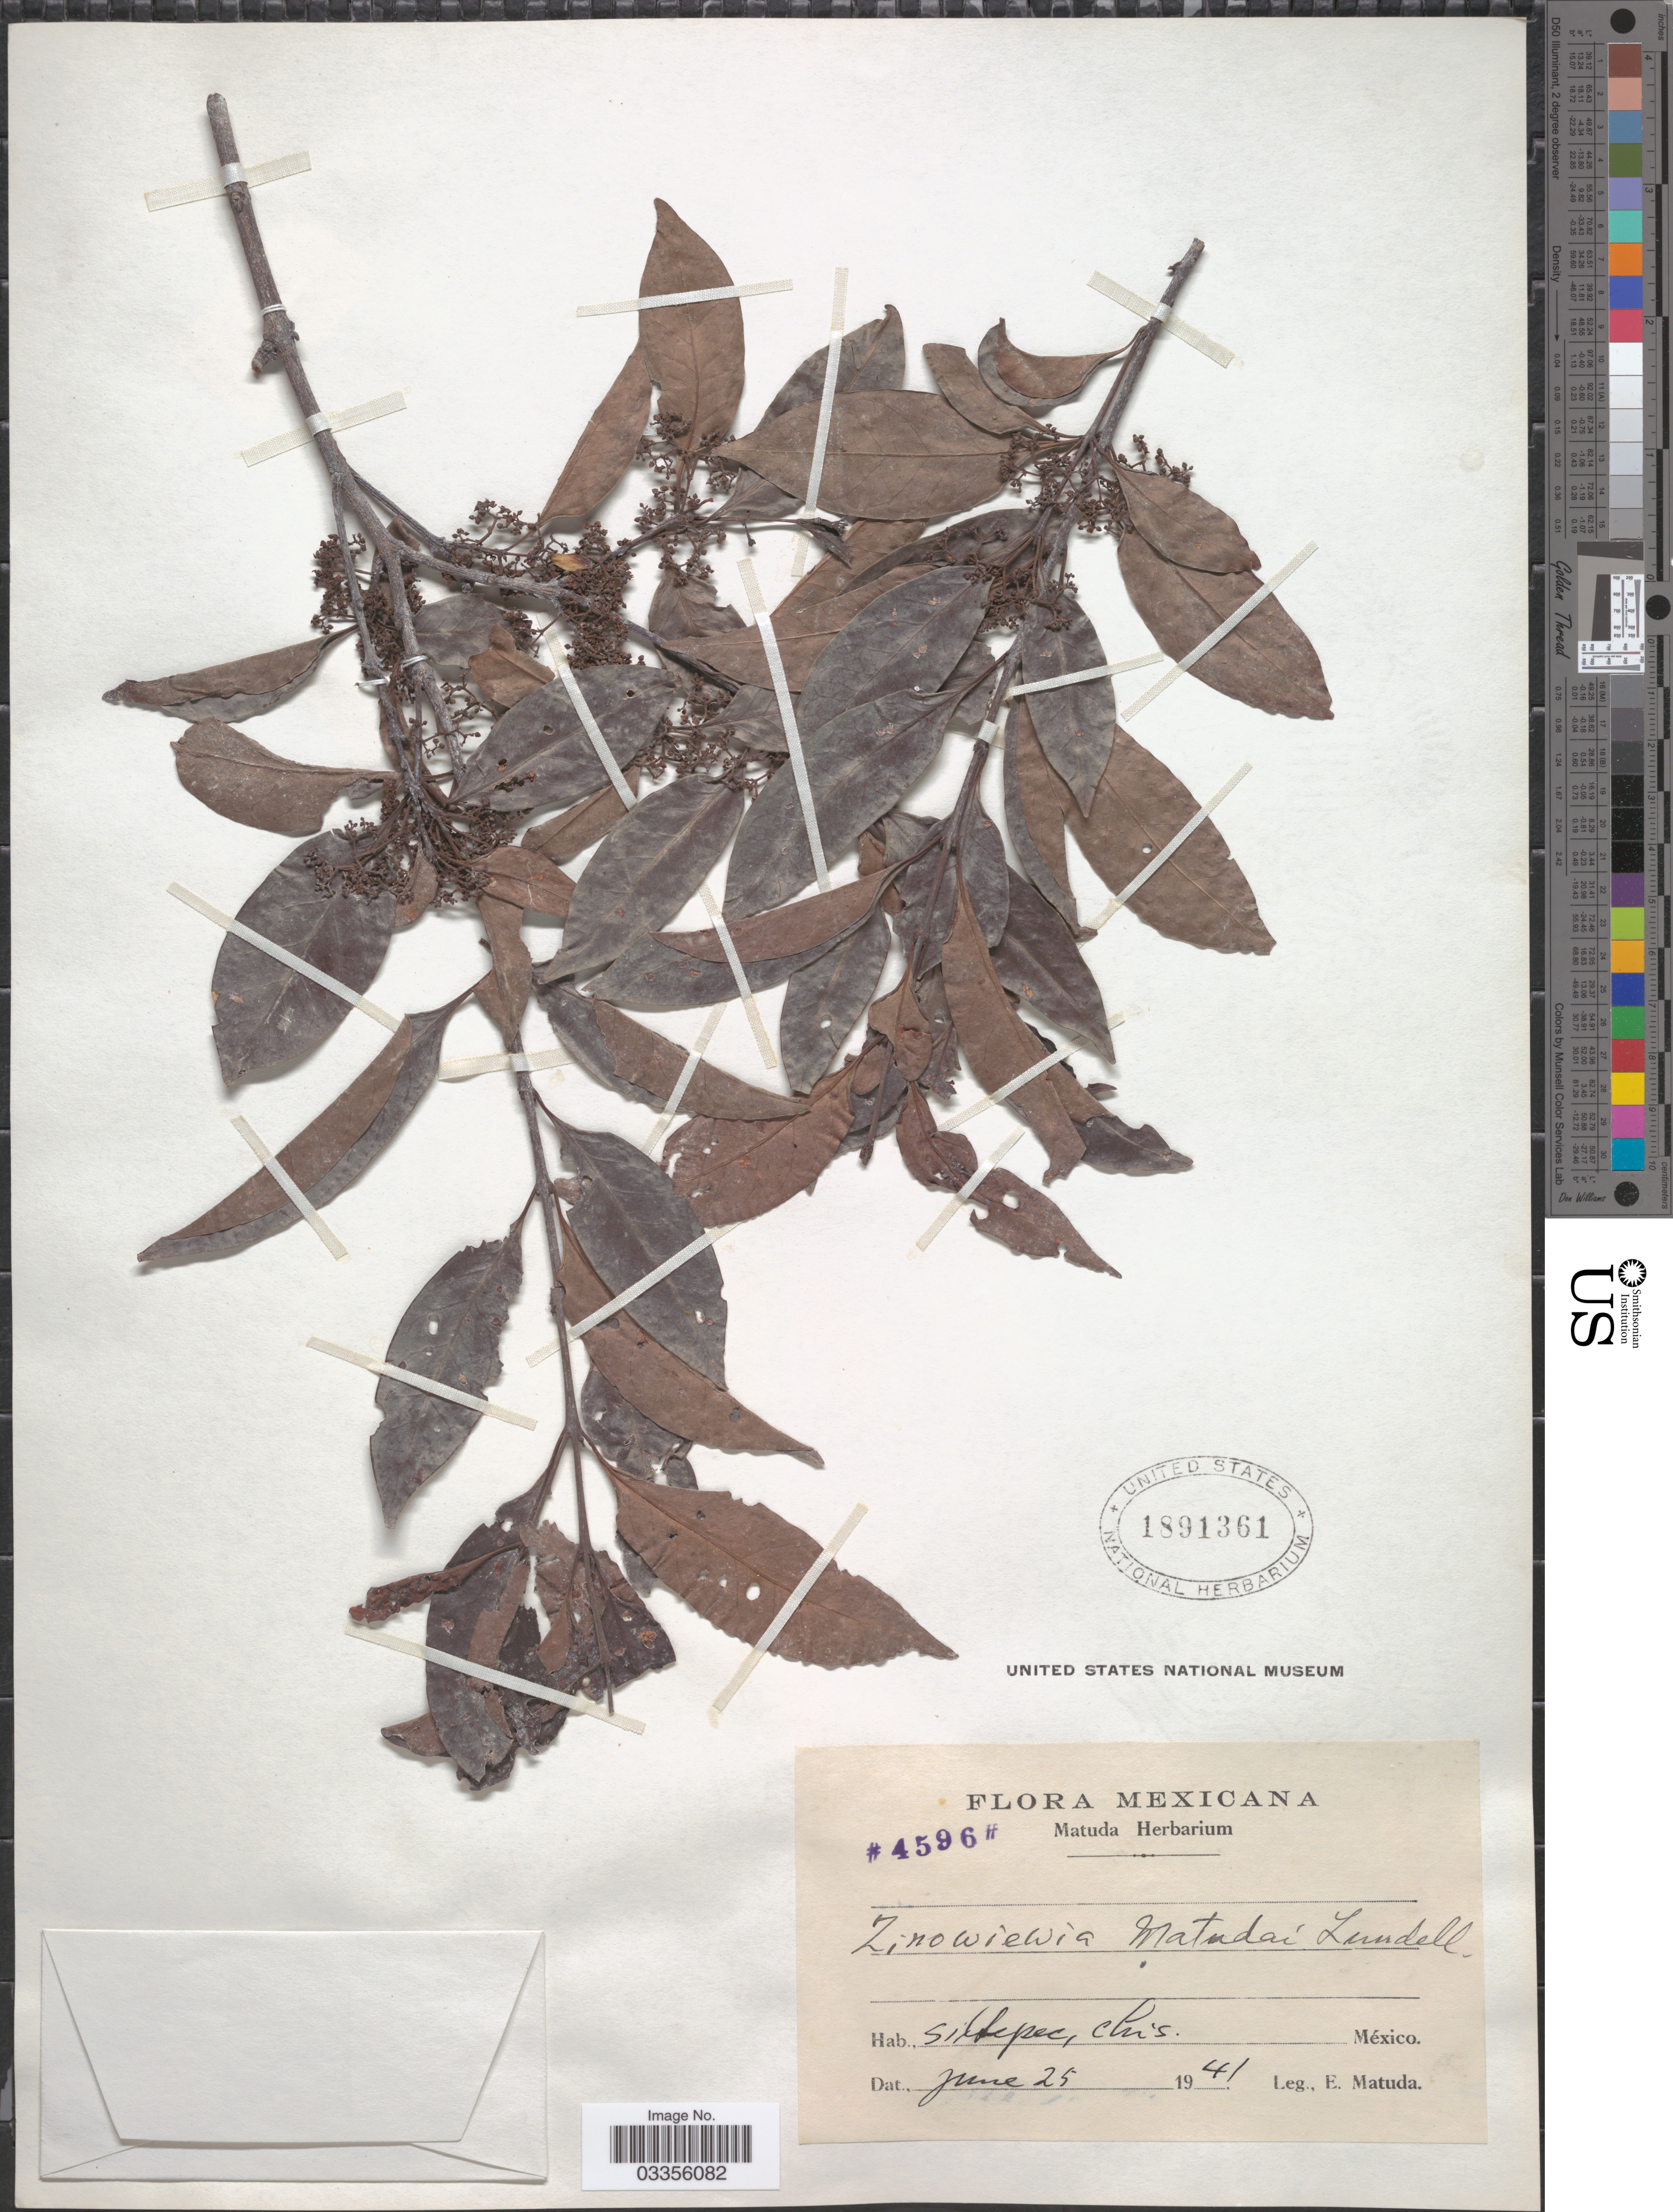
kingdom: Plantae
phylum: Tracheophyta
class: Magnoliopsida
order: Celastrales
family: Celastraceae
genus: Zinowiewia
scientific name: Zinowiewia matudae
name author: Lundell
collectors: E. Matuda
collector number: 4596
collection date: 1941-06-25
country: Mexico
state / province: Chiapas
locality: Siltepec.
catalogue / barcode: US 1891361